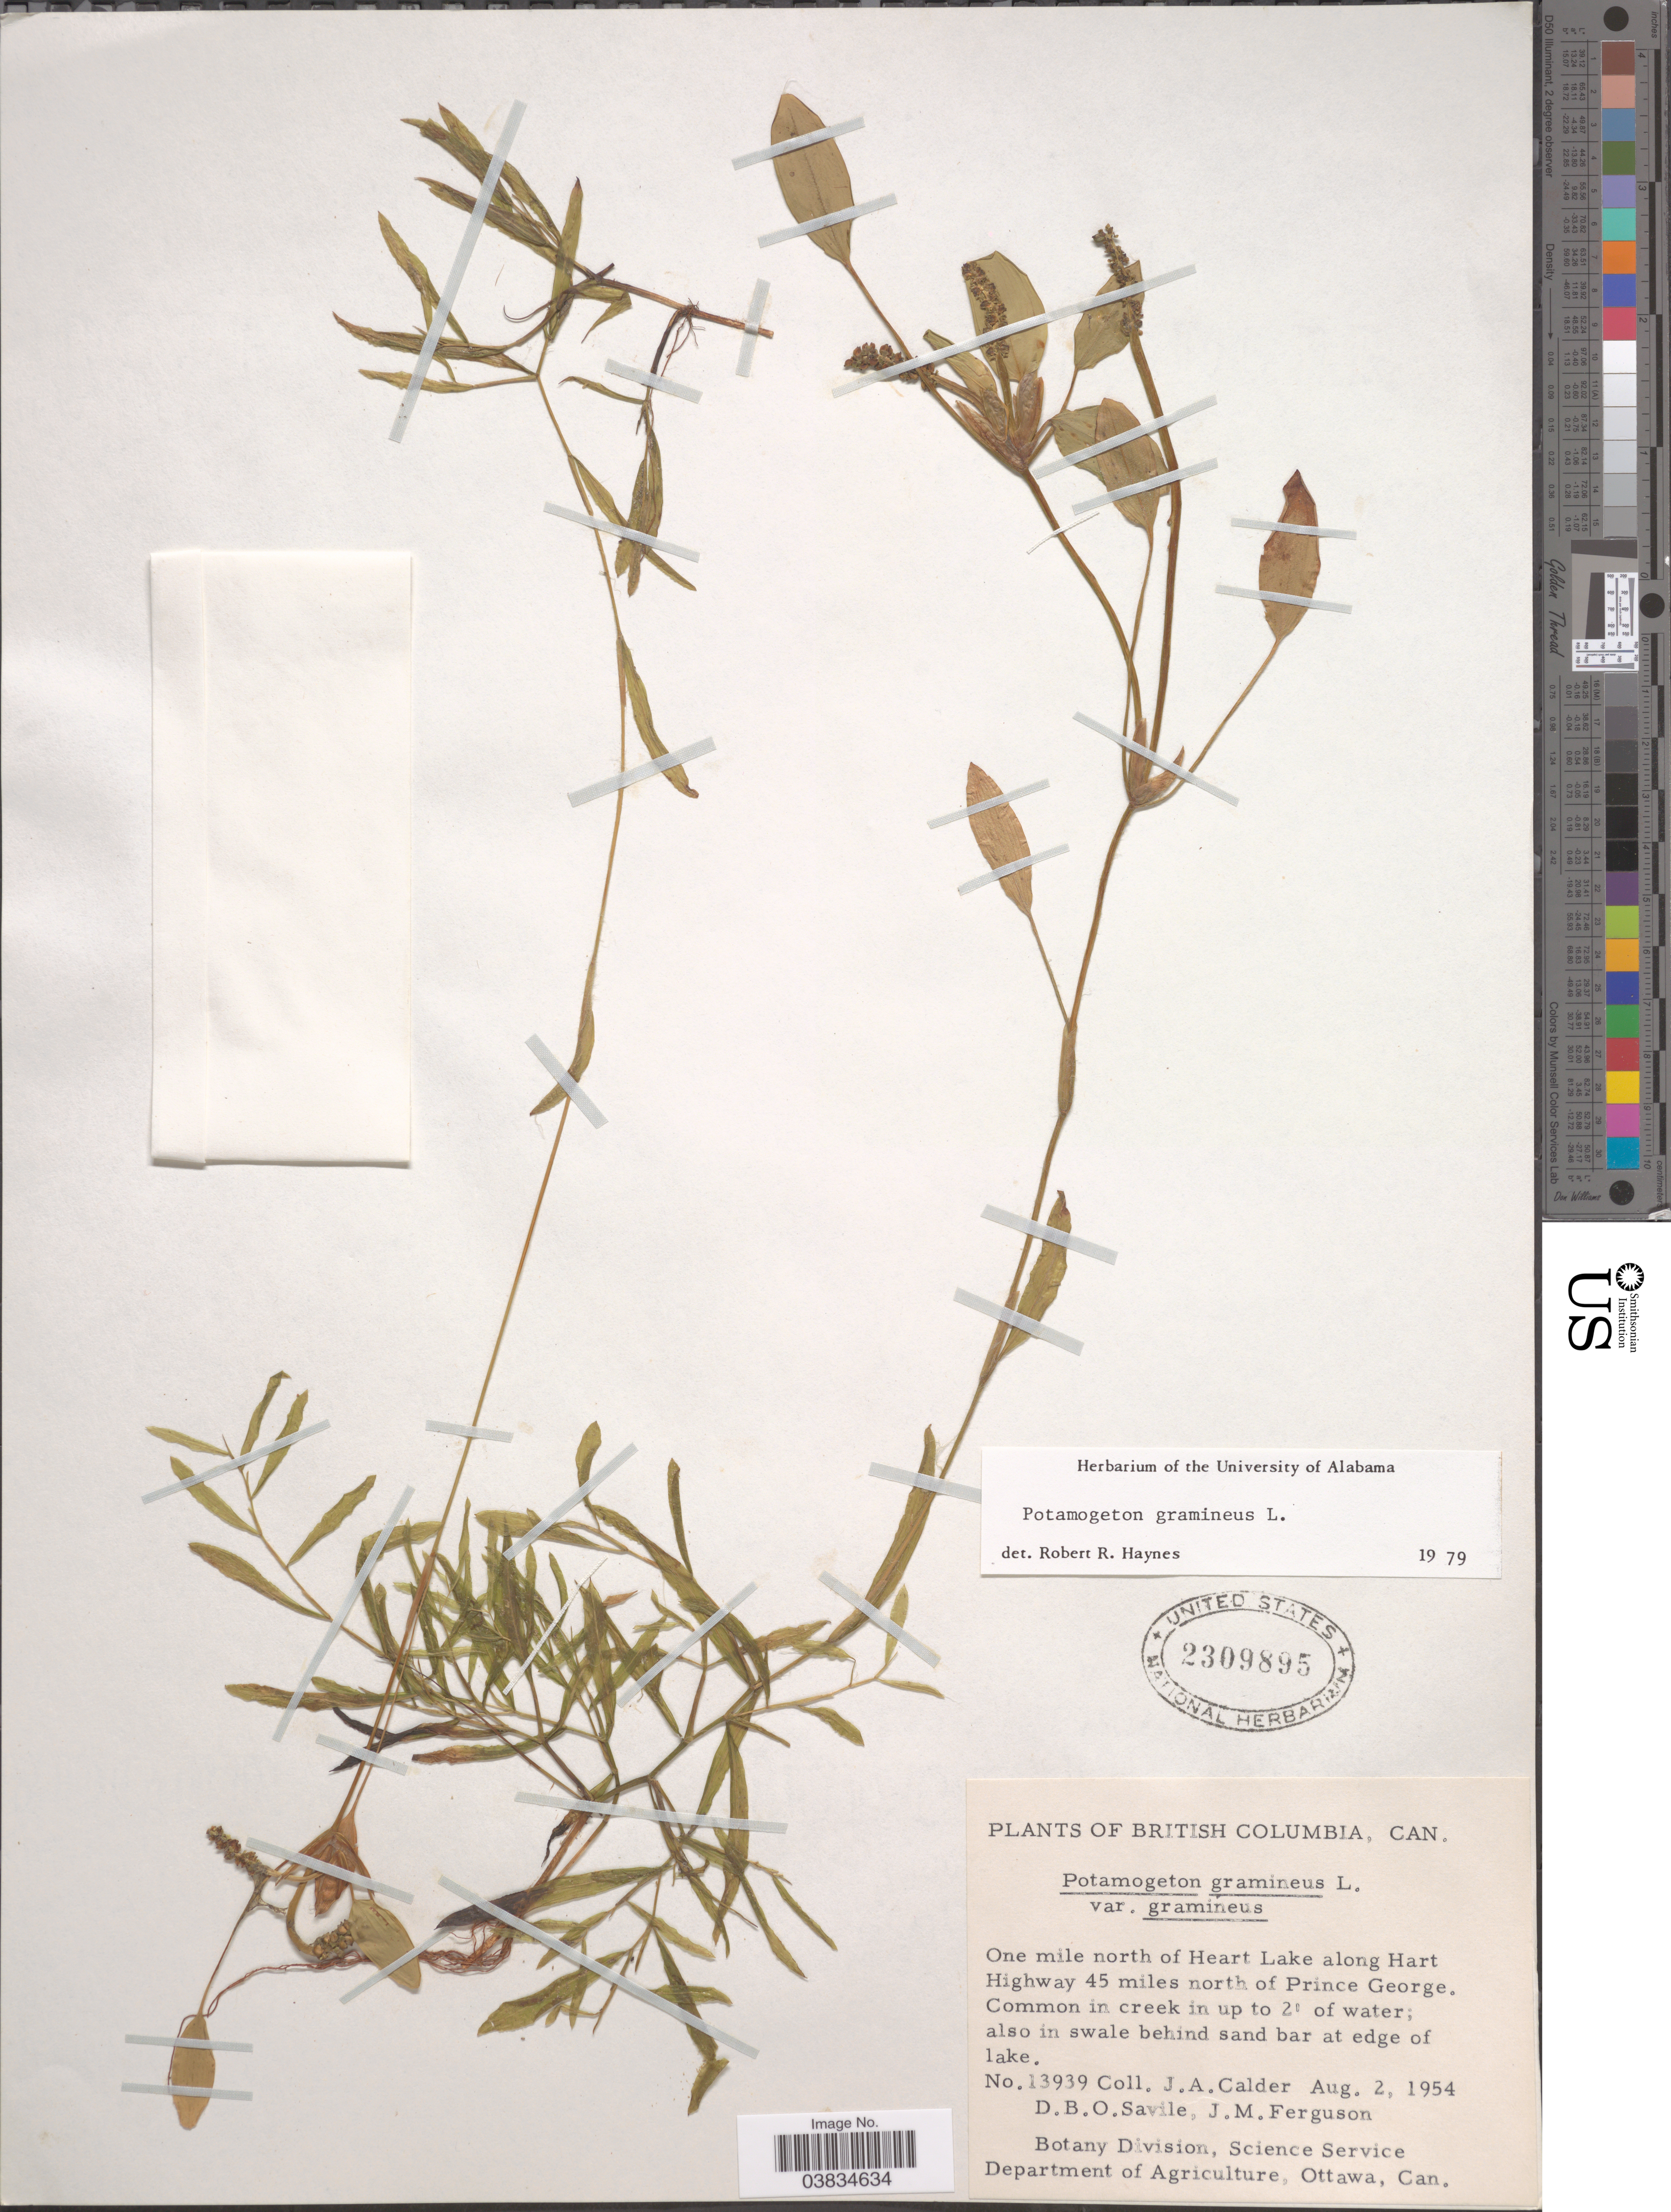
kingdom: Plantae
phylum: Tracheophyta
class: Liliopsida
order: Alismatales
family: Potamogetonaceae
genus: Potamogeton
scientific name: Potamogeton gramineus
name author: L.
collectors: J. A. Calder, D. Savile & J. M. Ferguson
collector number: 13939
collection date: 1954-08-02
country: Canada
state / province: British Columbia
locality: One mile north of Heart Lake along Hart Highway 45 miles north of Prince George.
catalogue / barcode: US 2309895